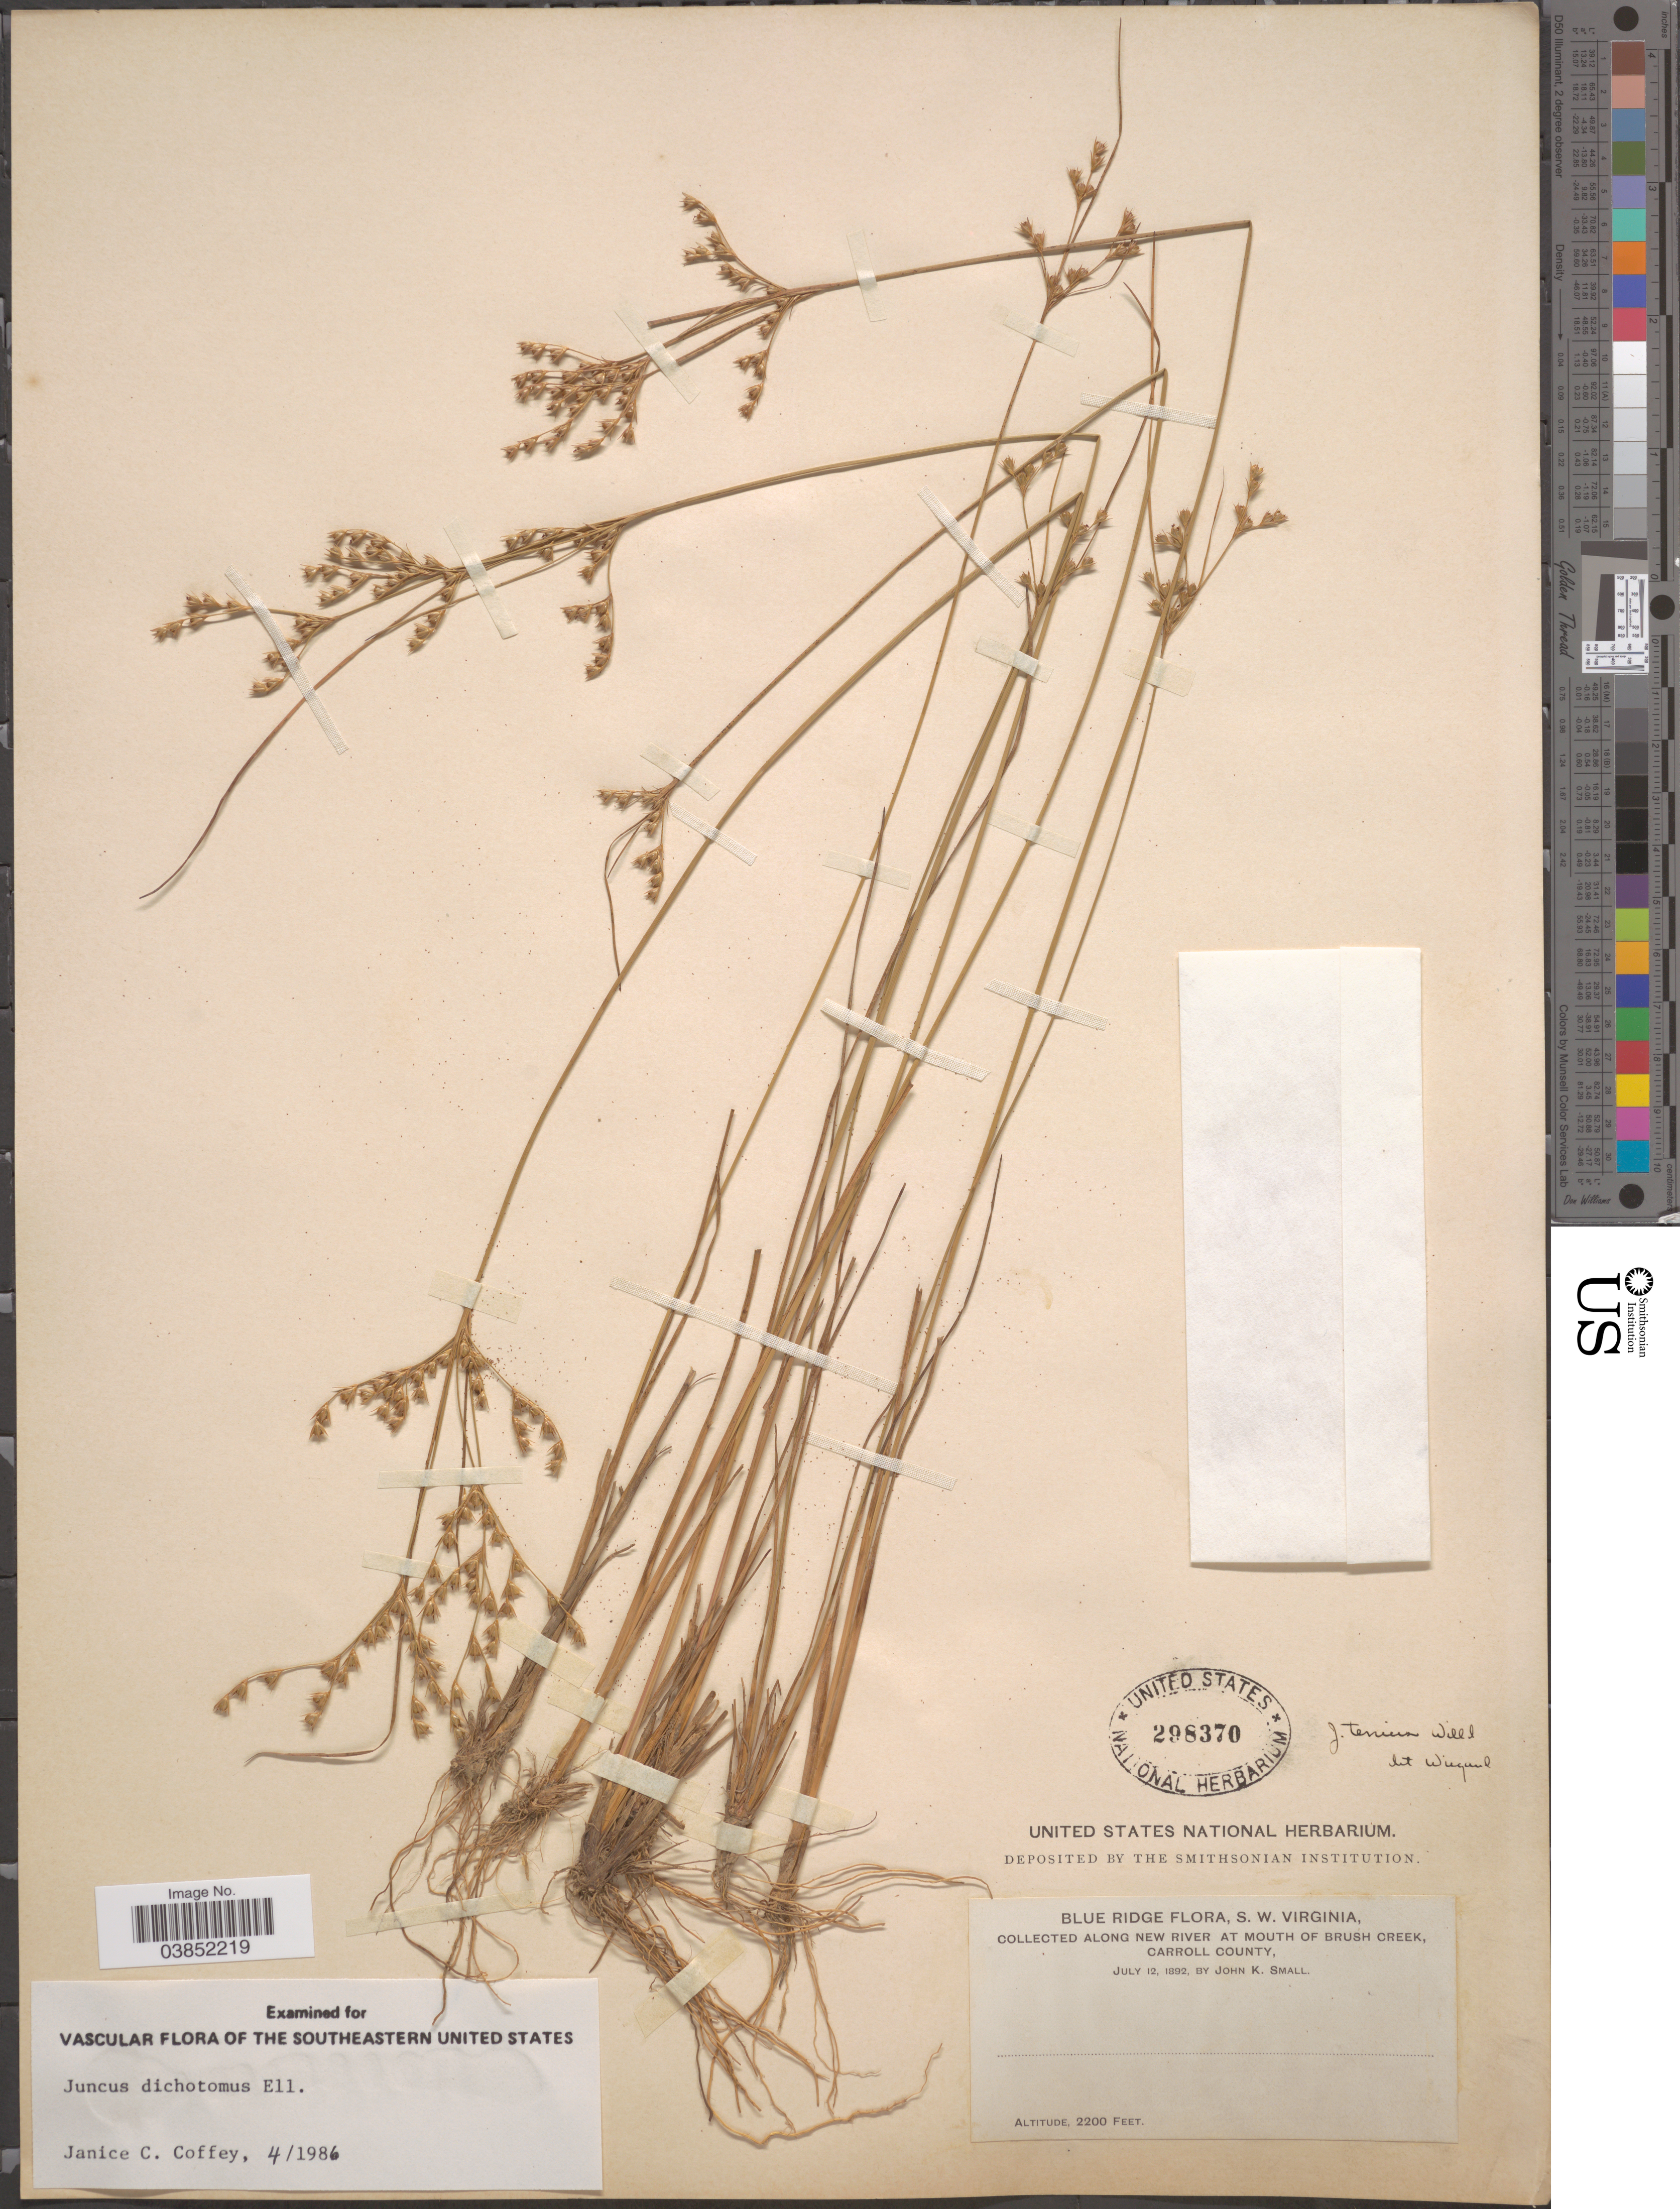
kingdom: Plantae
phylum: Tracheophyta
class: Liliopsida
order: Poales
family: Juncaceae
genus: Juncus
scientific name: Juncus dichotomus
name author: Elliott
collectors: J. K. Small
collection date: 1892-07-12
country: United States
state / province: Virginia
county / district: Carroll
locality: Blue Ridge, S. W. Virginia, along New River at Mouth of Brush Creek, Carroll County.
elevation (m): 671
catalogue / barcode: US 298370